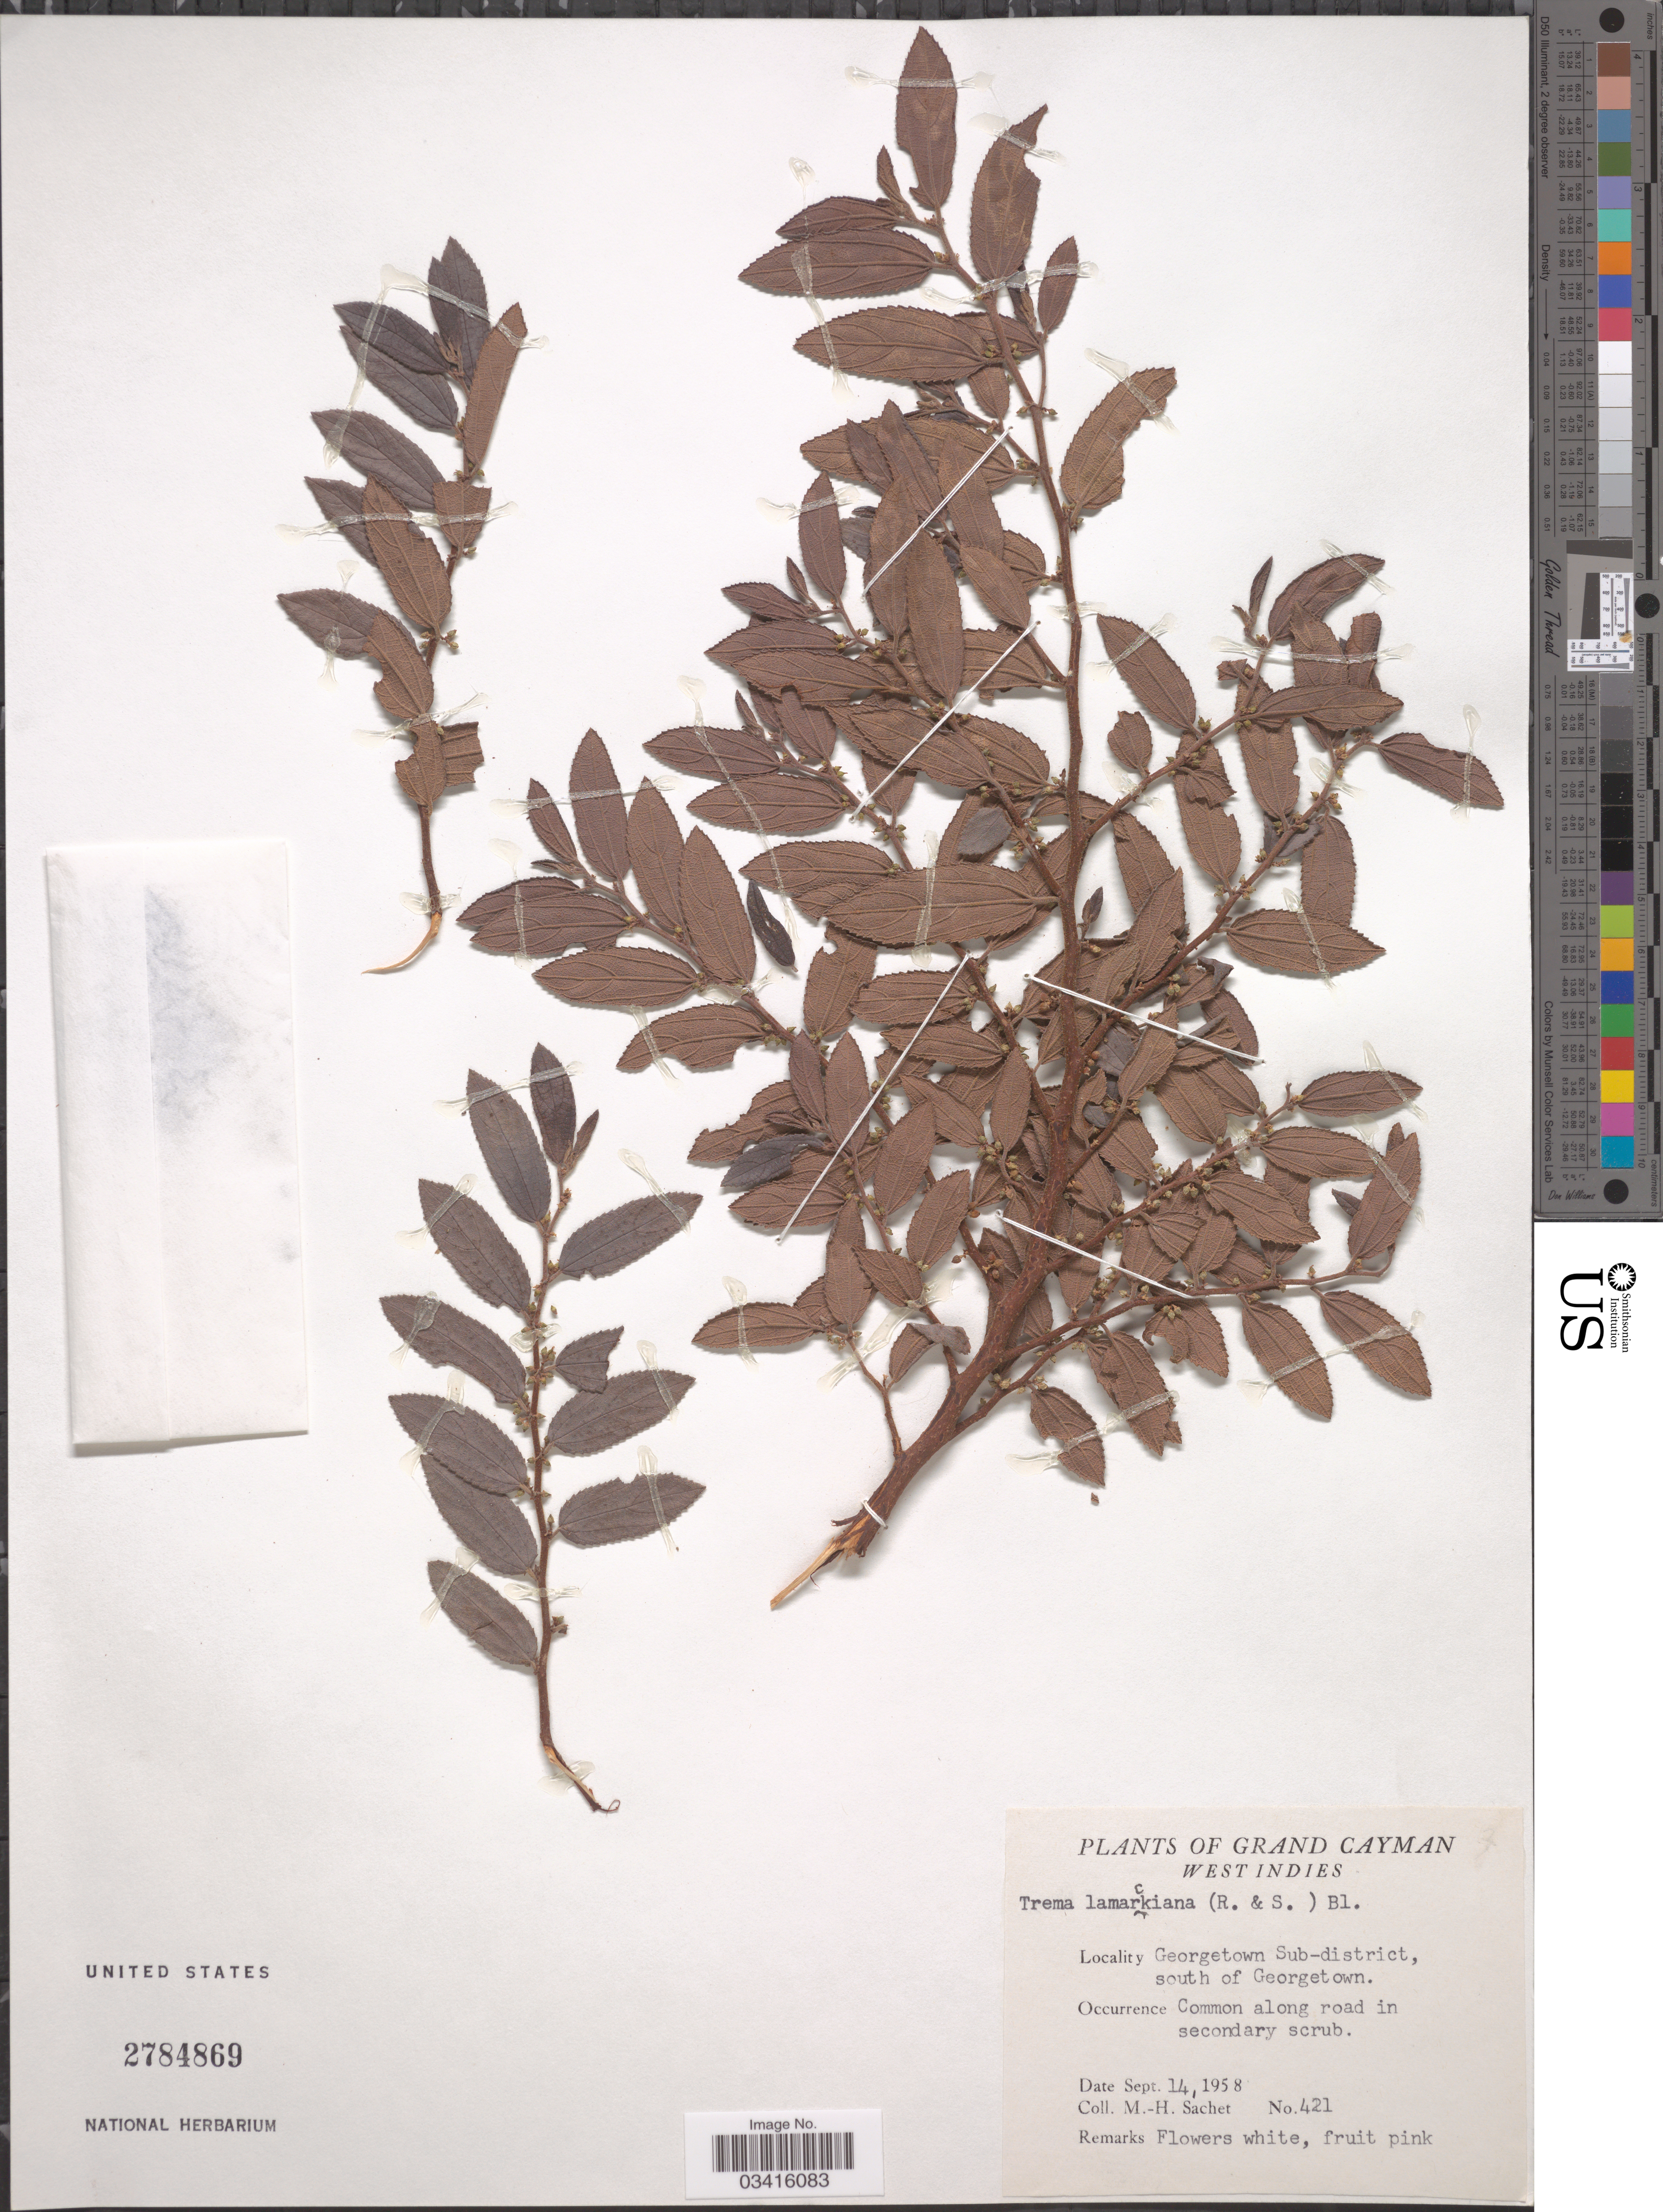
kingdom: Plantae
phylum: Tracheophyta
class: Magnoliopsida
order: Rosales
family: Cannabaceae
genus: Trema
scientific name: Trema lamarckianum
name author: (Schult.) Blume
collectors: M.-H. Sachet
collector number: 421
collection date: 1958-09-14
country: Cayman Islands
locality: Grand Cayman. Georgetown Sub-district, south of Georgetown.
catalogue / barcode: US 2784869